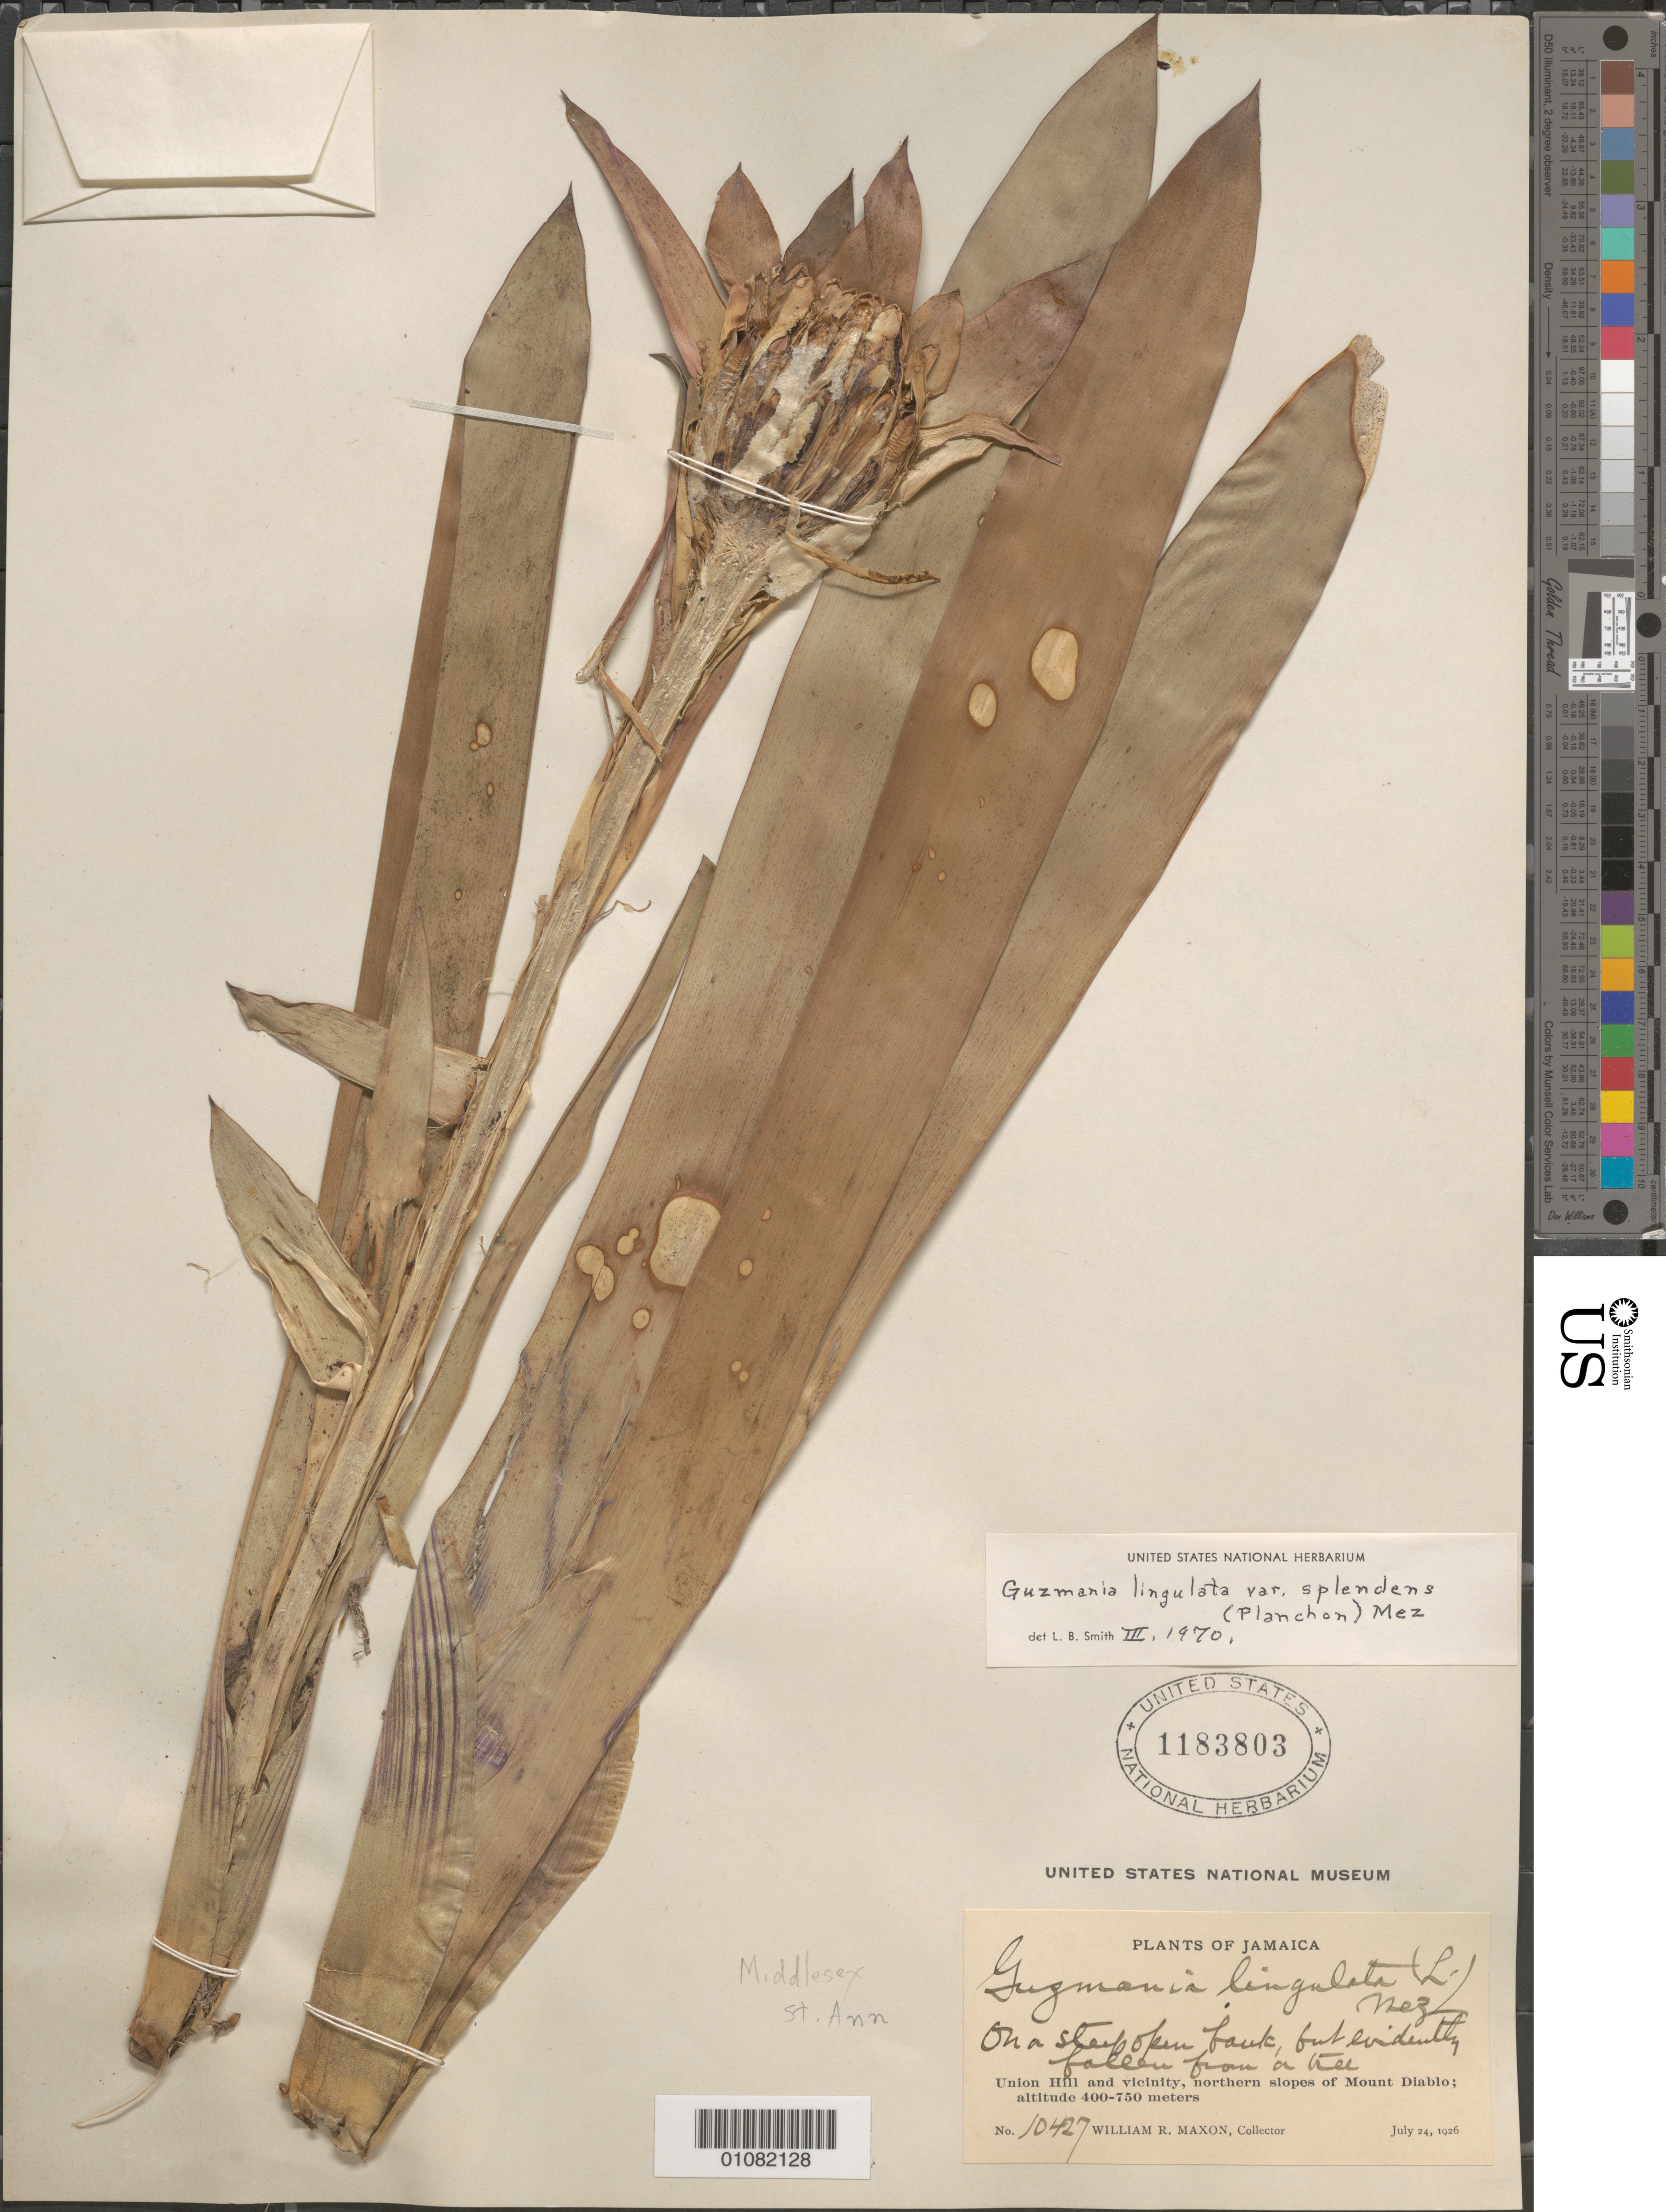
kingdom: Plantae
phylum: Tracheophyta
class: Liliopsida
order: Poales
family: Bromeliaceae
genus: Guzmania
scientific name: Guzmania lingulata var. lingulata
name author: (L.) Mez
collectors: W. R. Maxon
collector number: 10427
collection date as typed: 24 Jul 1926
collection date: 1926-07-24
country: Jamaica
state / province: Saint Ann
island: Jamaica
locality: Union Hill and vicinity, northern slopes of Mount Diablo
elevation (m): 400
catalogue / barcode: US 1183803